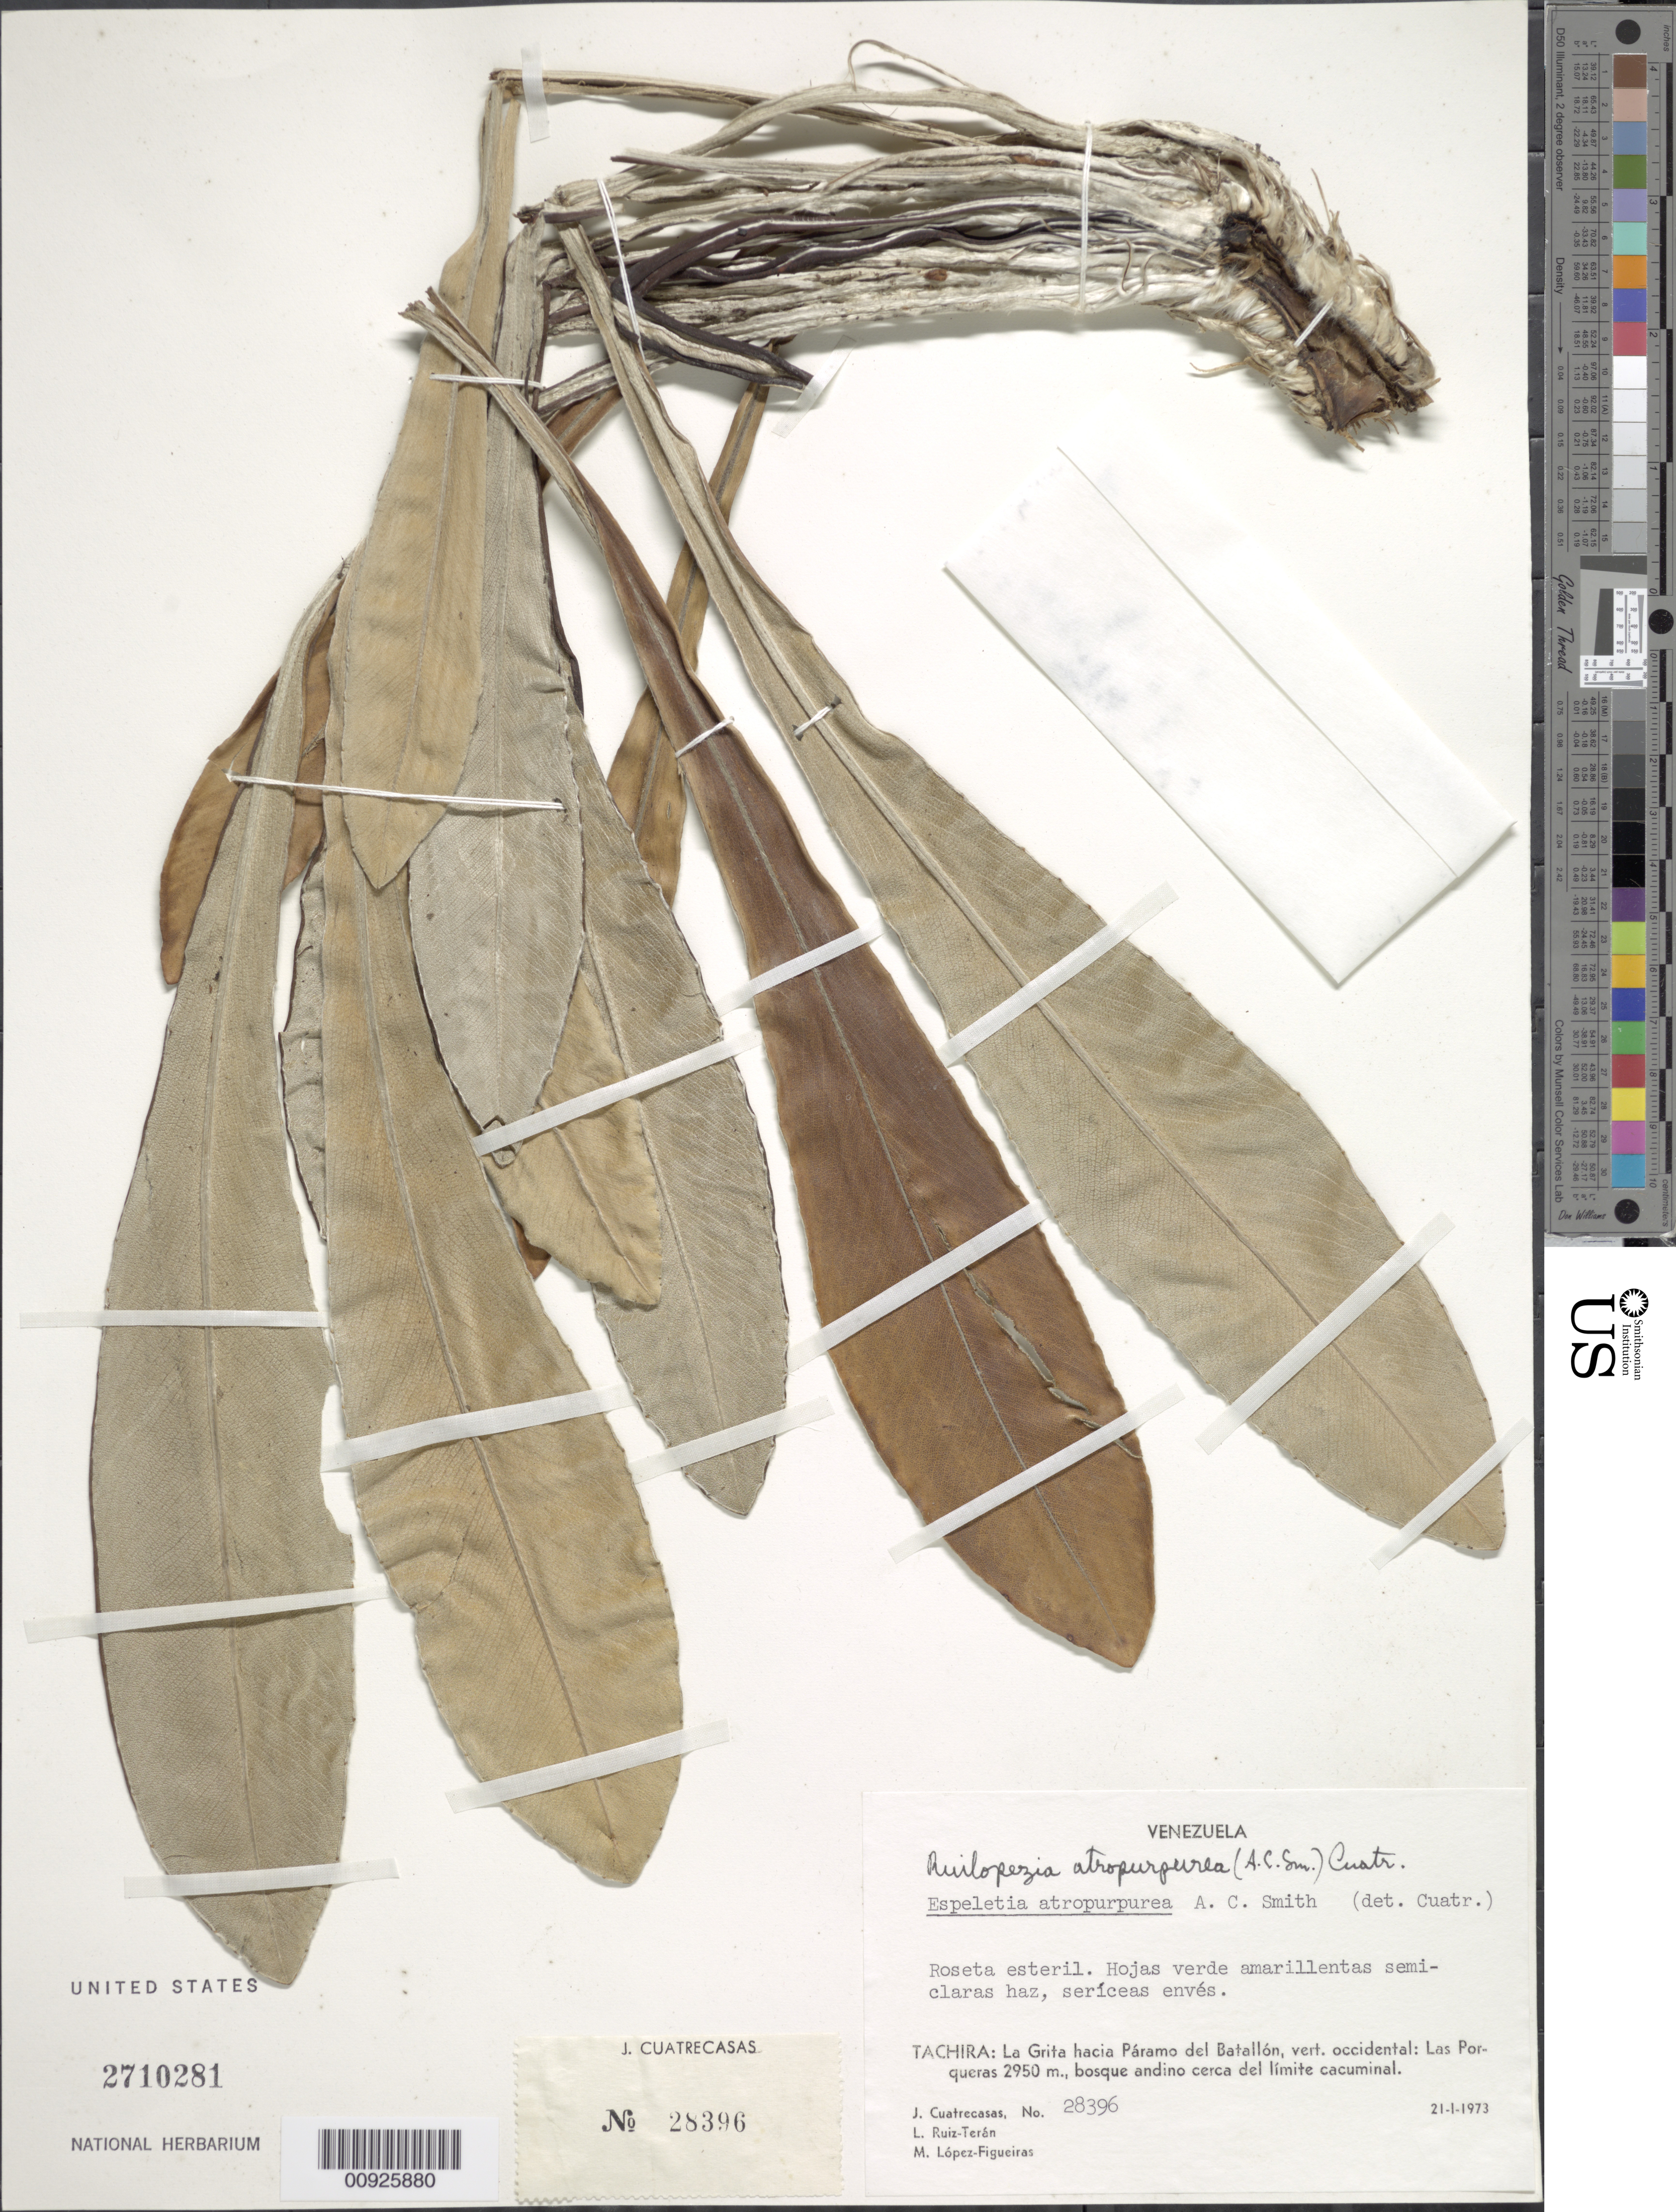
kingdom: Plantae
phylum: Tracheophyta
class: Magnoliopsida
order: Asterales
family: Asteraceae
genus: Ruilopezia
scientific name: Ruilopezia atropurpurea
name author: (A.C. Sm.) Cuatrec.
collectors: J. Cuatrecasas, L. E. Ruíz-Terán & M. López Figueiras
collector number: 28396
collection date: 1973-01-21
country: Venezuela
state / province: Táchira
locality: la Grita hacia el P. del Batallón, vert. Occidental: Las Porqueras.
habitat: Bosque andino cerca del límite cacuminal.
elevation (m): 2950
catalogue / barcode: US 2710281